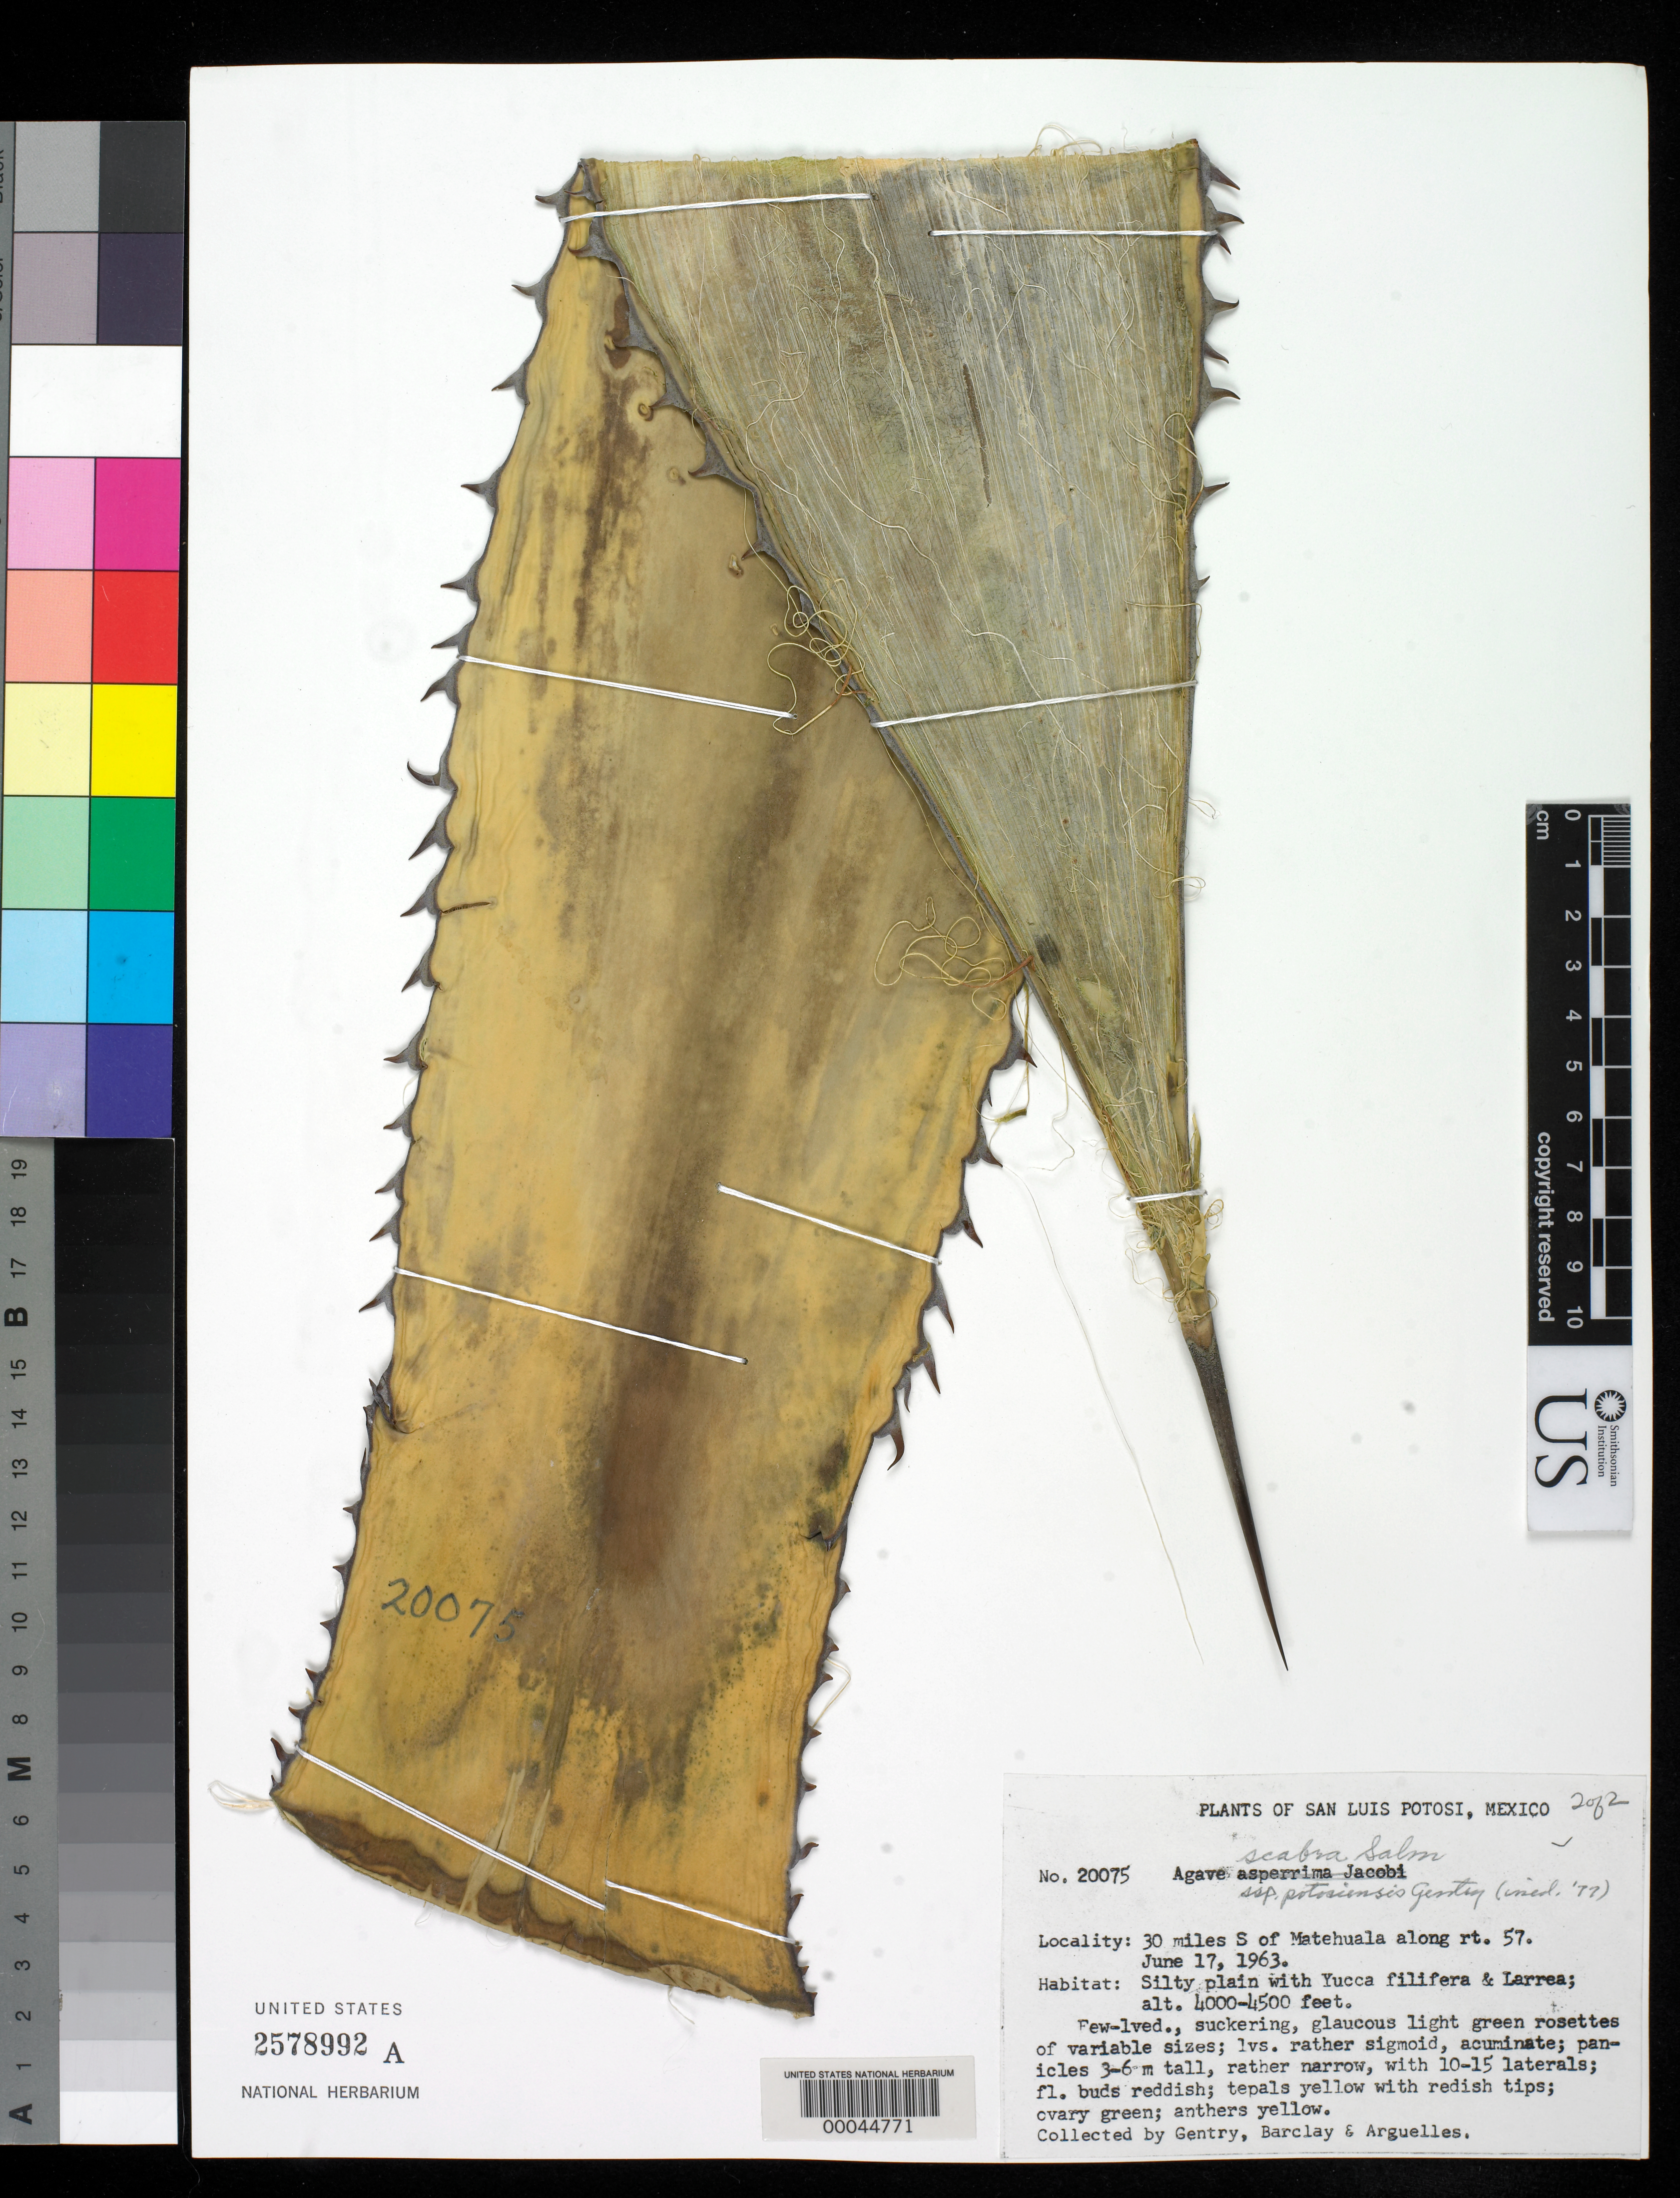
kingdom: Plantae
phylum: Tracheophyta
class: Liliopsida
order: Asparagales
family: Asparagaceae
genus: Agave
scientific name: Agave scabra subsp. potosiensis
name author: Gentry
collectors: H. S. Gentry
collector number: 20075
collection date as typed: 17 Jun 1963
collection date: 1963-06-17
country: Mexico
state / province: San Luis Potosí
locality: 30 mi S of Matehuala along rt 57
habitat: Silty plain with yucca filifera & larrea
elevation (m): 1219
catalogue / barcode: US 2578992A